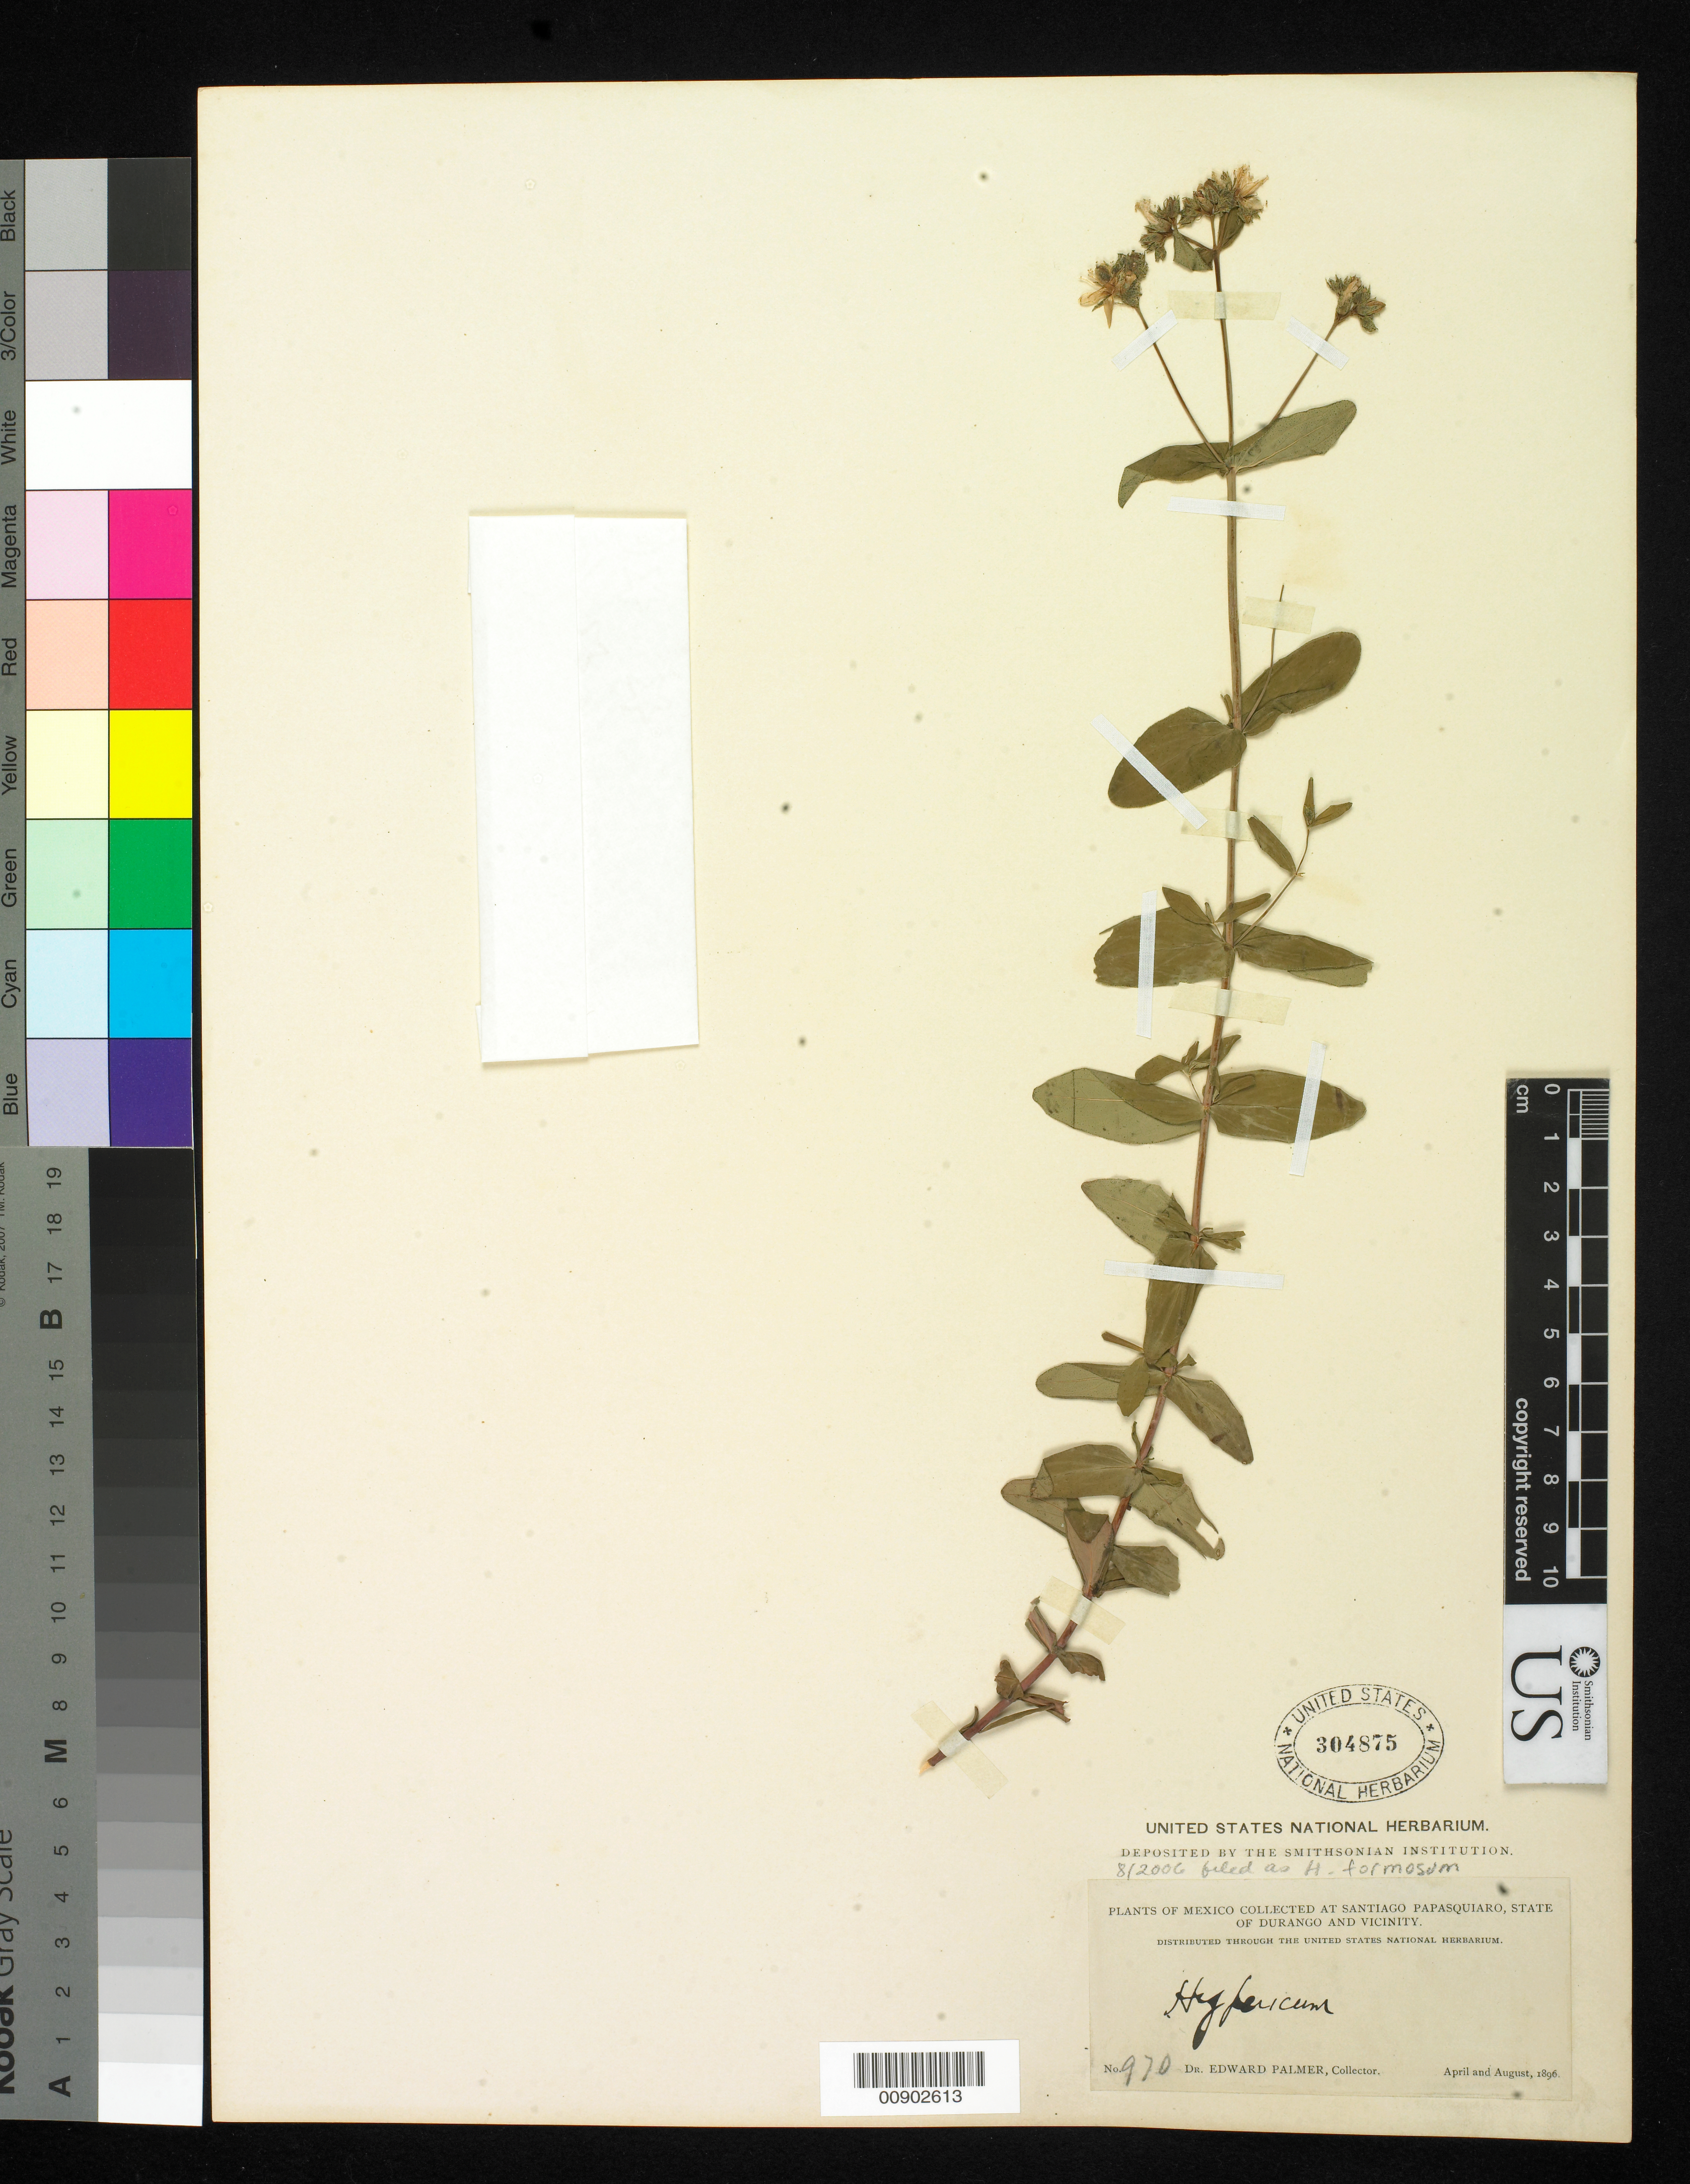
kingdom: Plantae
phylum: Tracheophyta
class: Magnoliopsida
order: Malpighiales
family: Hypericaceae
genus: Hypericum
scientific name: Hypericum formosum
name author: Kunth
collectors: E. Palmer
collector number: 970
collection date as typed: Apr 1896 to -- Aug 1896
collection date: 1896-04/1896-08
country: Mexico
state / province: Durango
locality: Santiago Papasquiaro, Durango and vicinity.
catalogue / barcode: US 304875